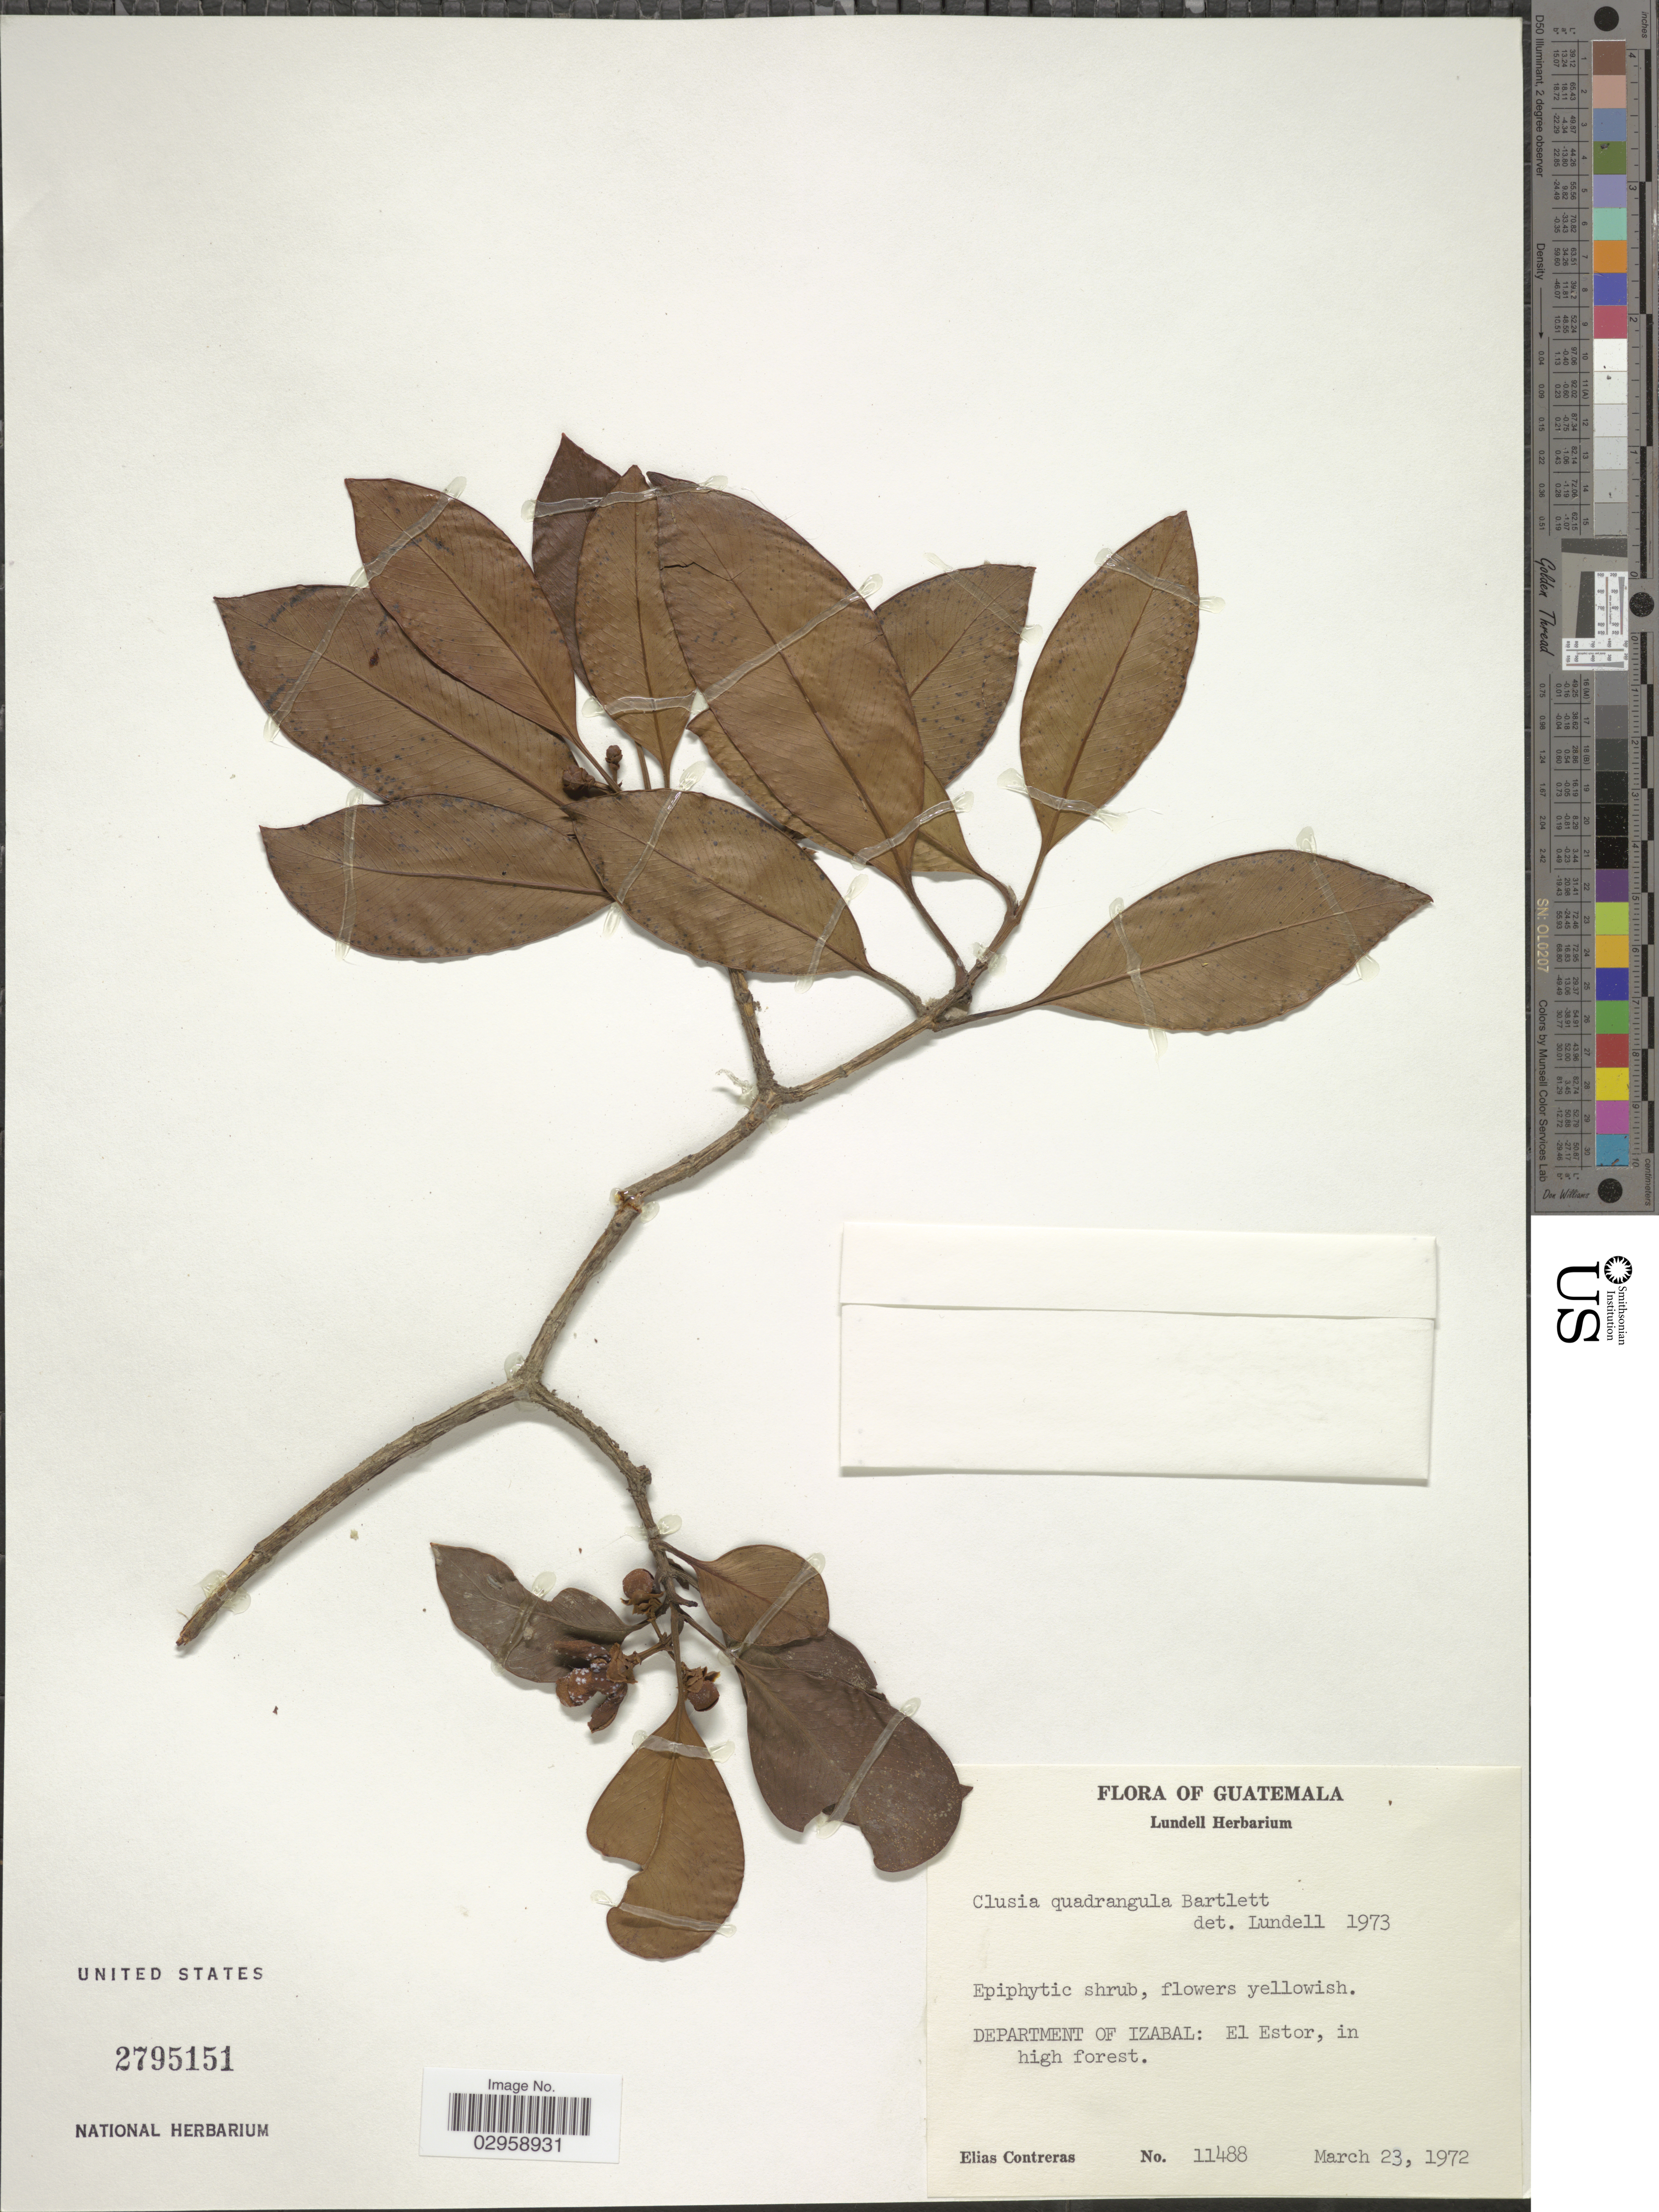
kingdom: Plantae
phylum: Tracheophyta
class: Magnoliopsida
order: Malpighiales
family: Clusiaceae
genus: Clusia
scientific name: Clusia quadrangula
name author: Bartlett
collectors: E. Contreras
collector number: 11488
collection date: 1972-03-23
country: Guatemala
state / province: Izabal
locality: Department of Izabal: El Estor, in high forest.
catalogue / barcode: US 2795151